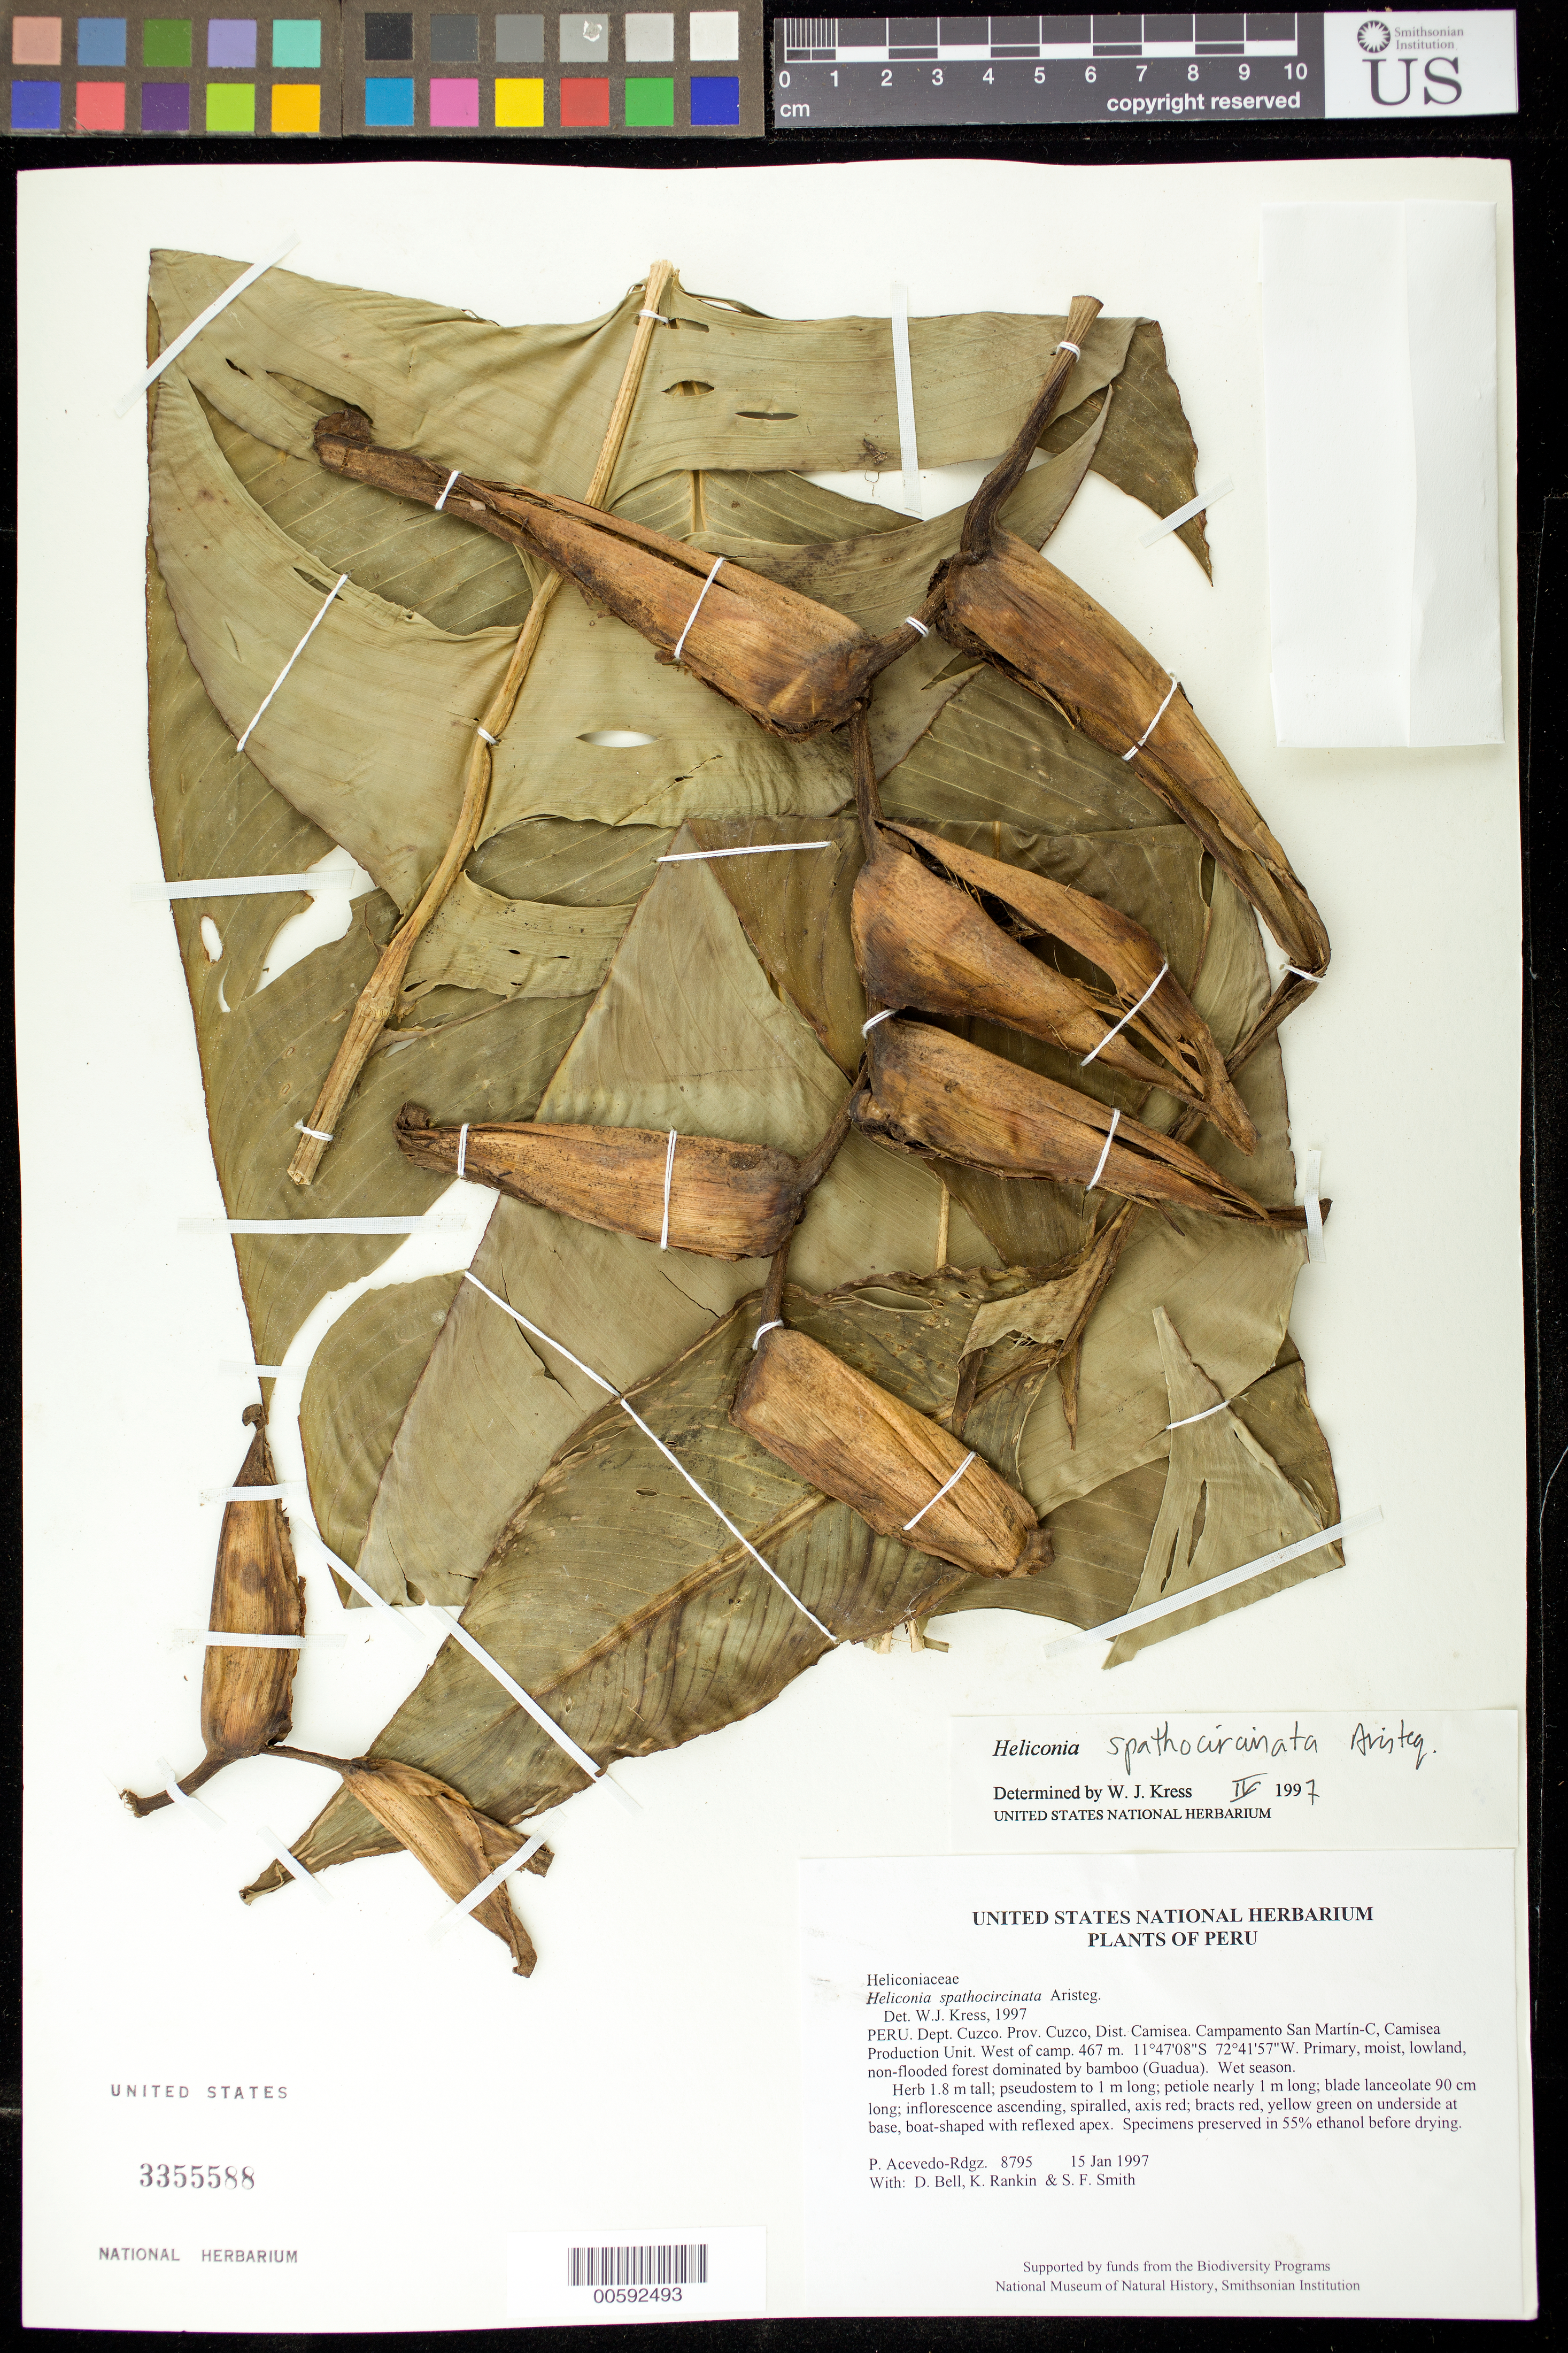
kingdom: Plantae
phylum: Tracheophyta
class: Liliopsida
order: Zingiberales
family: Heliconiaceae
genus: Heliconia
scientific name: Heliconia spathocircinata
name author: Aristeg.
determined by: Kress, W. J., (US), Smithsonian Institution - National Museum of Natural History (UNITED STATES)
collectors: P. Acevedo-Rodr., D. A. Bell, K. B. Rankin & S.F. Smith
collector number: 8795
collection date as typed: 15 Jan 1997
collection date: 1997-01-15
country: Peru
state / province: Cusco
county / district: Cusco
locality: Districto Camisea, Campamento San Martín-C, Camisea Production Unit. West of camp.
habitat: Primary, moist, lowland, non-flooded forest dominated by bamboo (Guadua). Wet season.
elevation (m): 467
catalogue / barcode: US 3355588